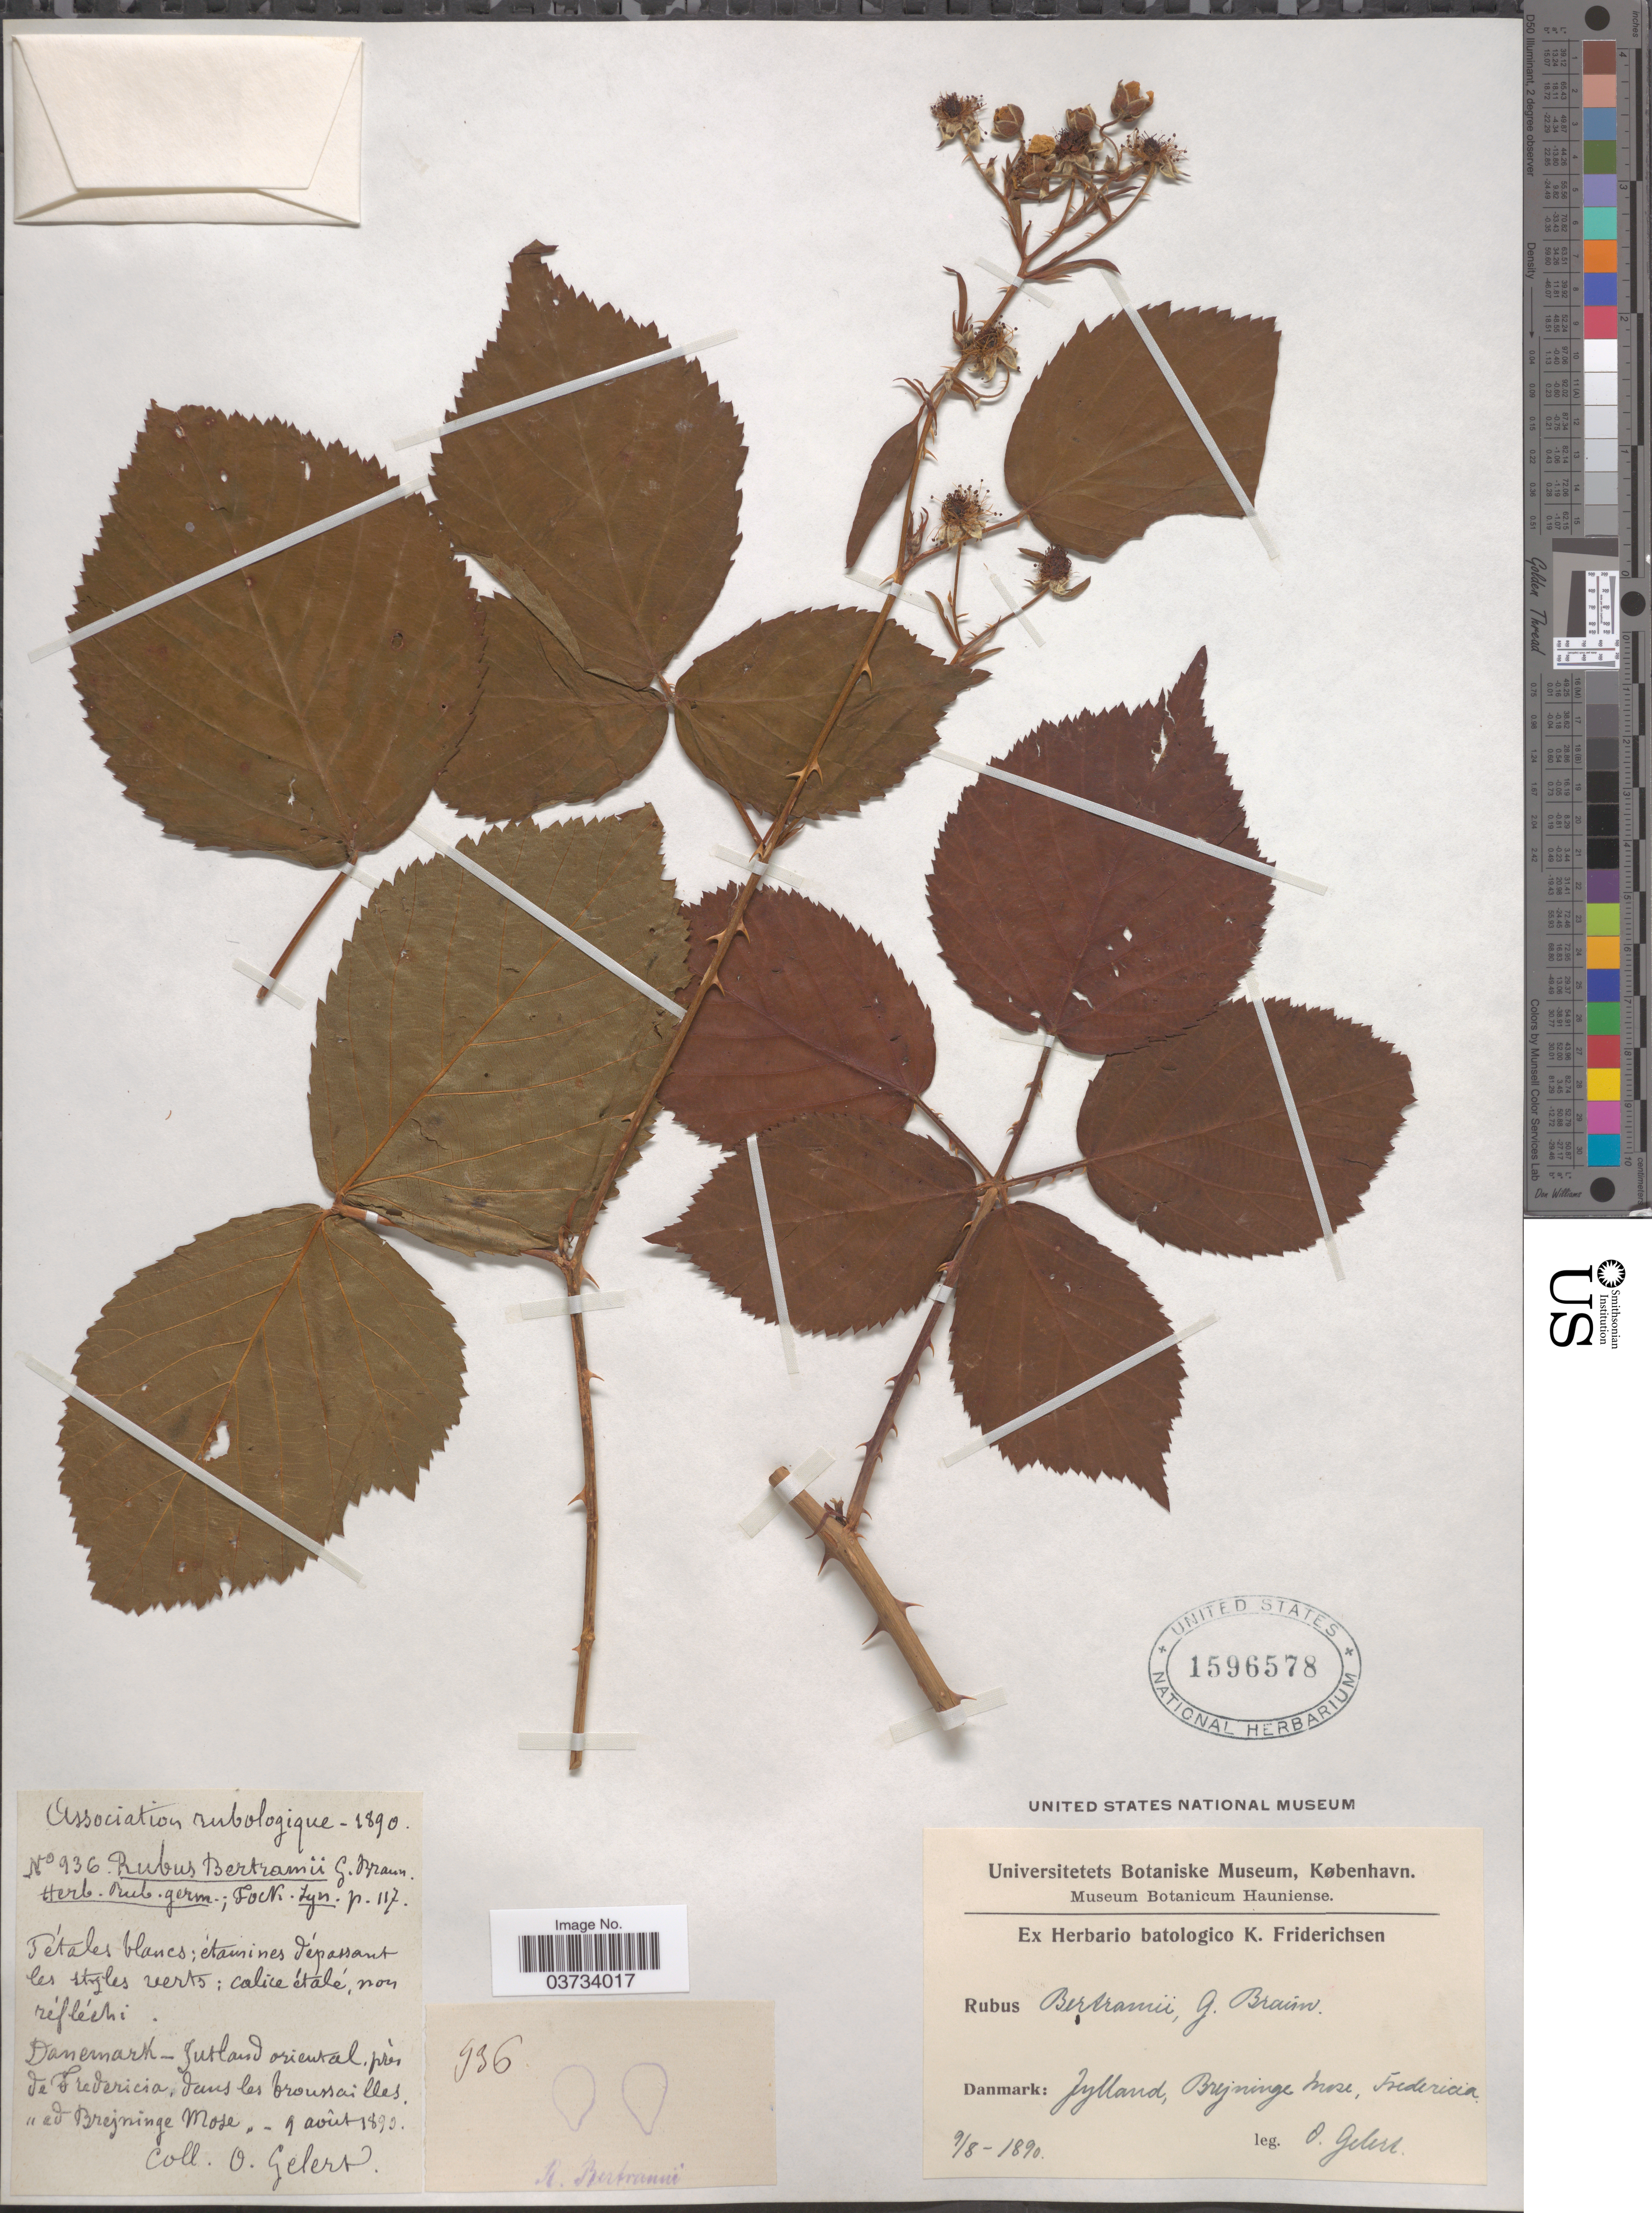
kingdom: Plantae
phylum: Tracheophyta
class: Magnoliopsida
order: Rosales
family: Rosaceae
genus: Rubus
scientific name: Rubus bertramii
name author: G. Braun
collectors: O. Gelert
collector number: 936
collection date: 1890-08-09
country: Denmark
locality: Denmark: Julland, Bryninge mose, Fredericia. Jutland oriental.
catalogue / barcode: US 1596578